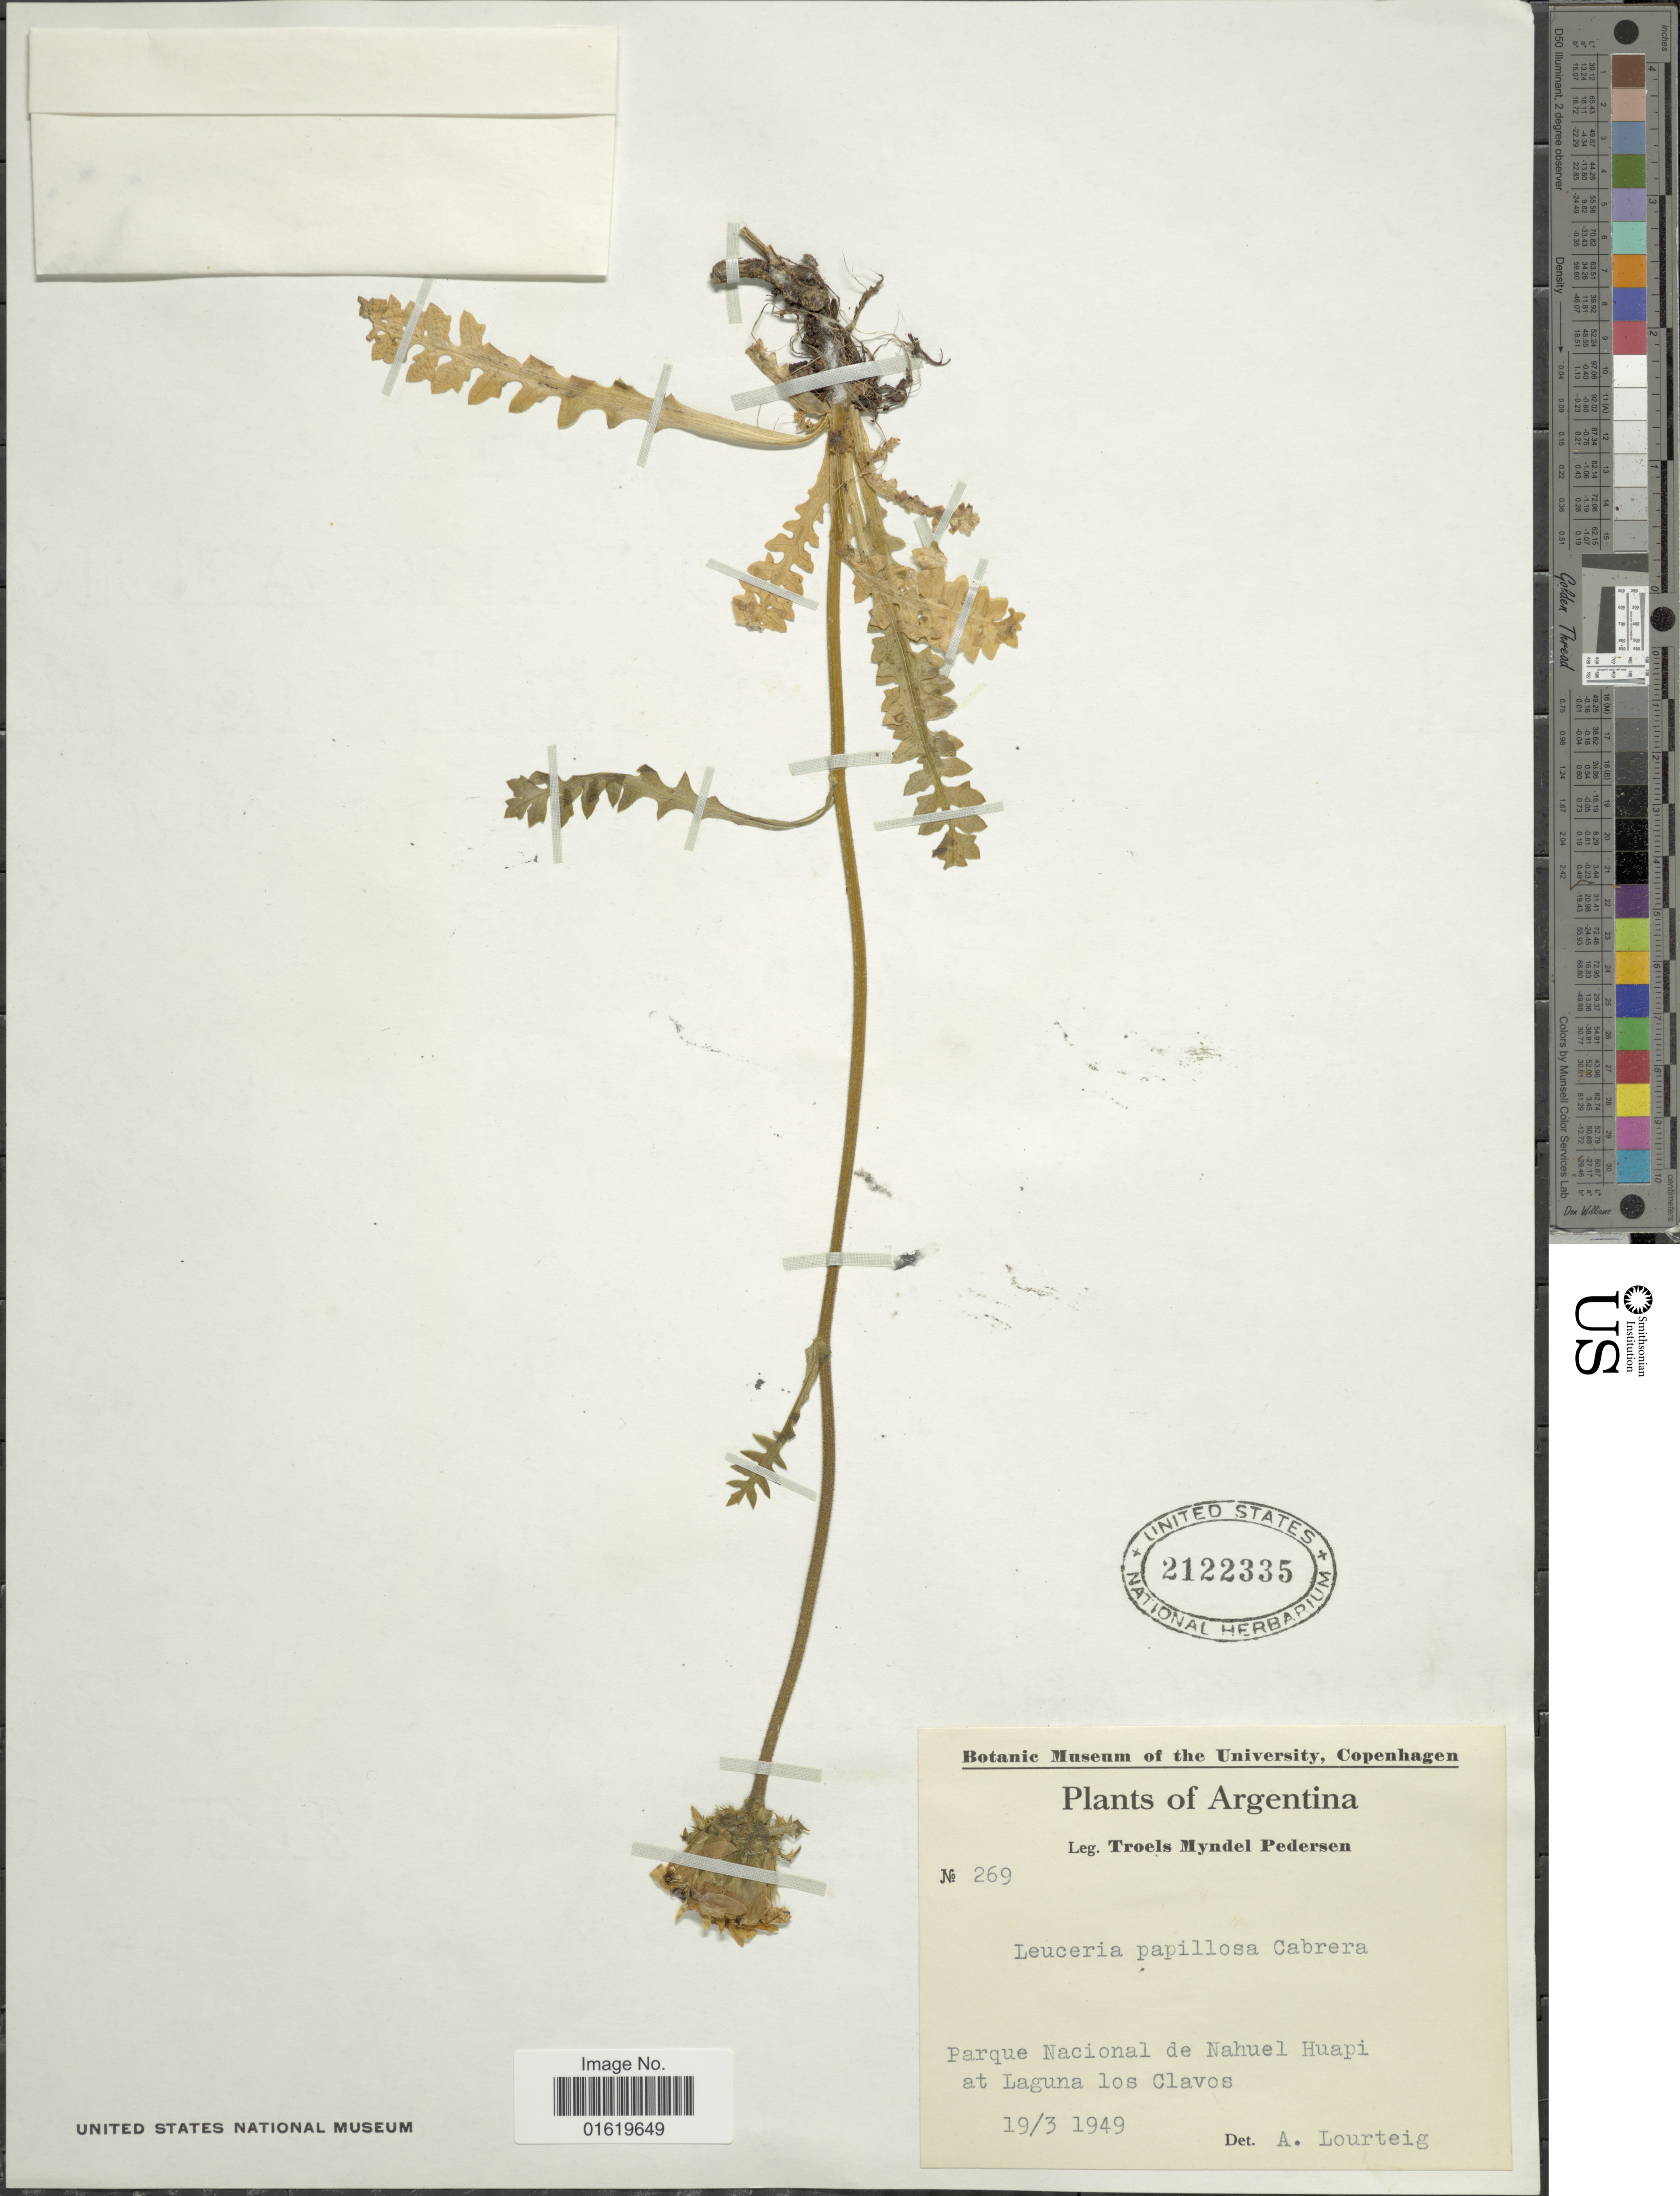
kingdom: Plantae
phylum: Tracheophyta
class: Magnoliopsida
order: Asterales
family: Asteraceae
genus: Perezia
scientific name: Perezia pedicularidifolia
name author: Less.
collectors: T. Pederson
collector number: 269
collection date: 1949-03-19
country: Argentina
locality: Parque Nacional de Nahuel Huapi at Laguna los Clavos.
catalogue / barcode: US 2122335